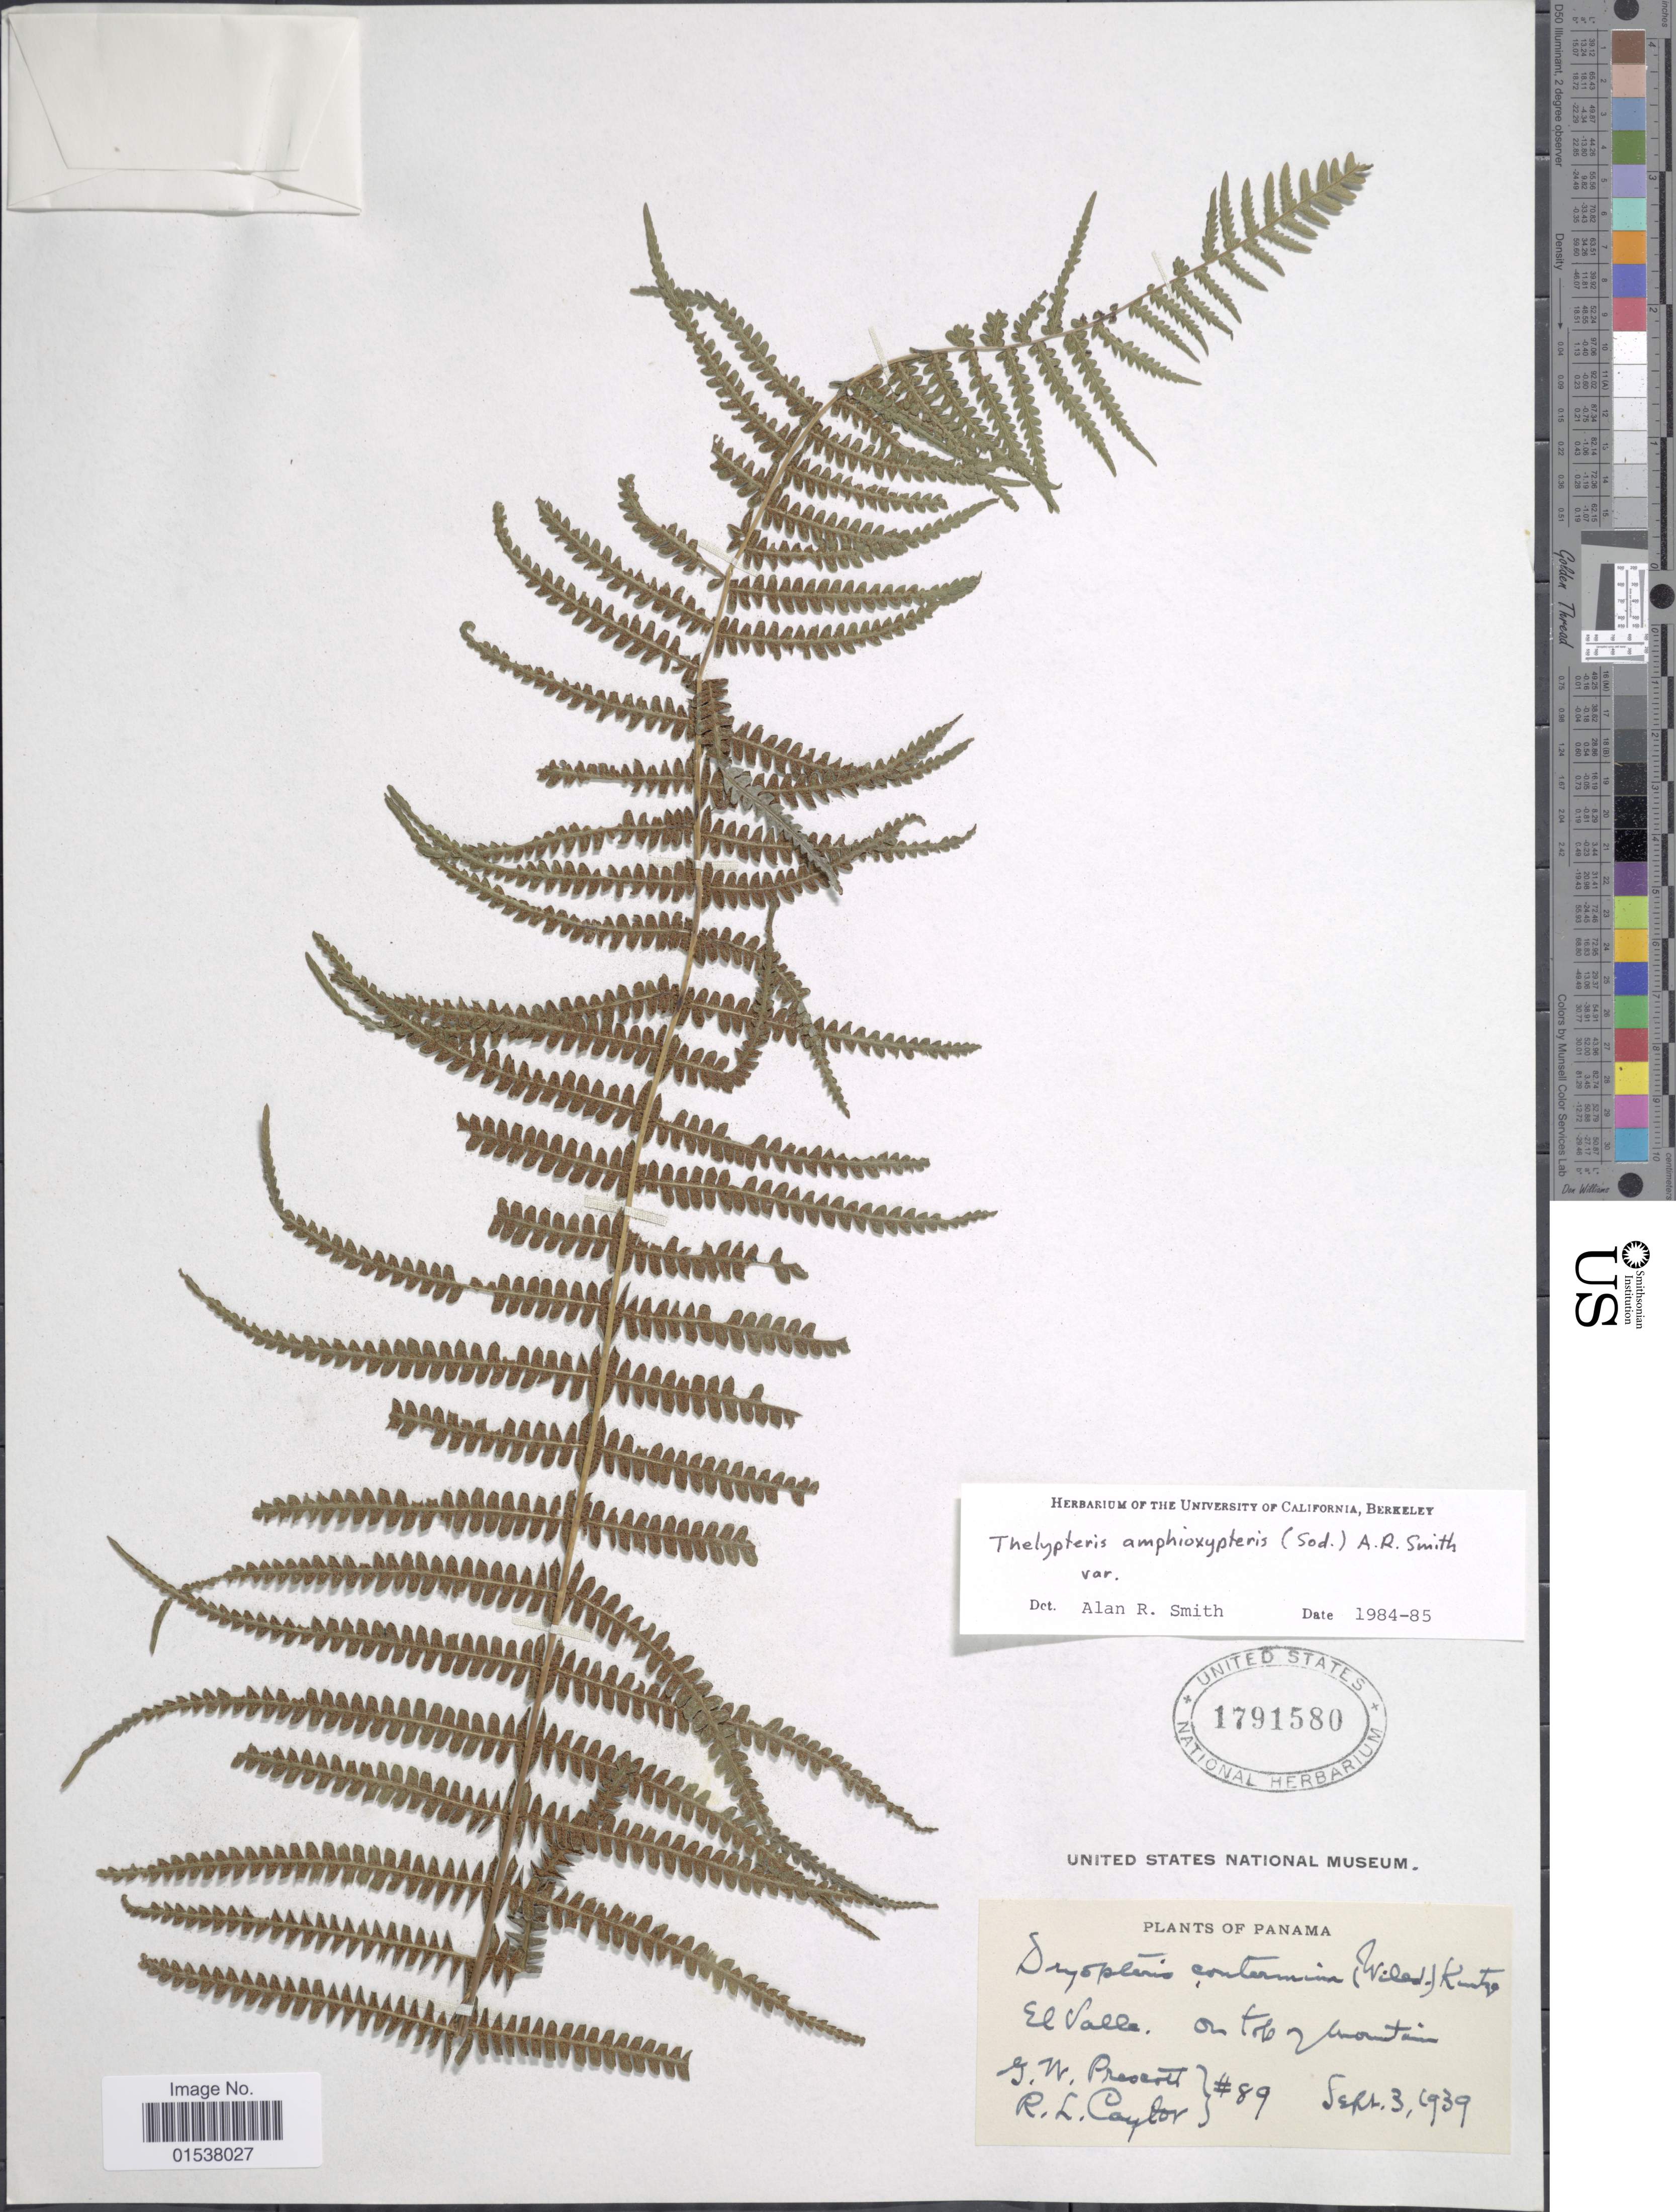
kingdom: Plantae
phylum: Tracheophyta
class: Polypodiopsida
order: Polypodiales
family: Thelypteridaceae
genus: Amauropelta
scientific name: Amauropelta amphioxypteris (Sodiro) comb. nov., ined. 2015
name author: (Sodiro)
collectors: G. Prescott & R. Caylor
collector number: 89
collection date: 1939-09-03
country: Panama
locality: El Valle on top of mountain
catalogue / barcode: US 1791580